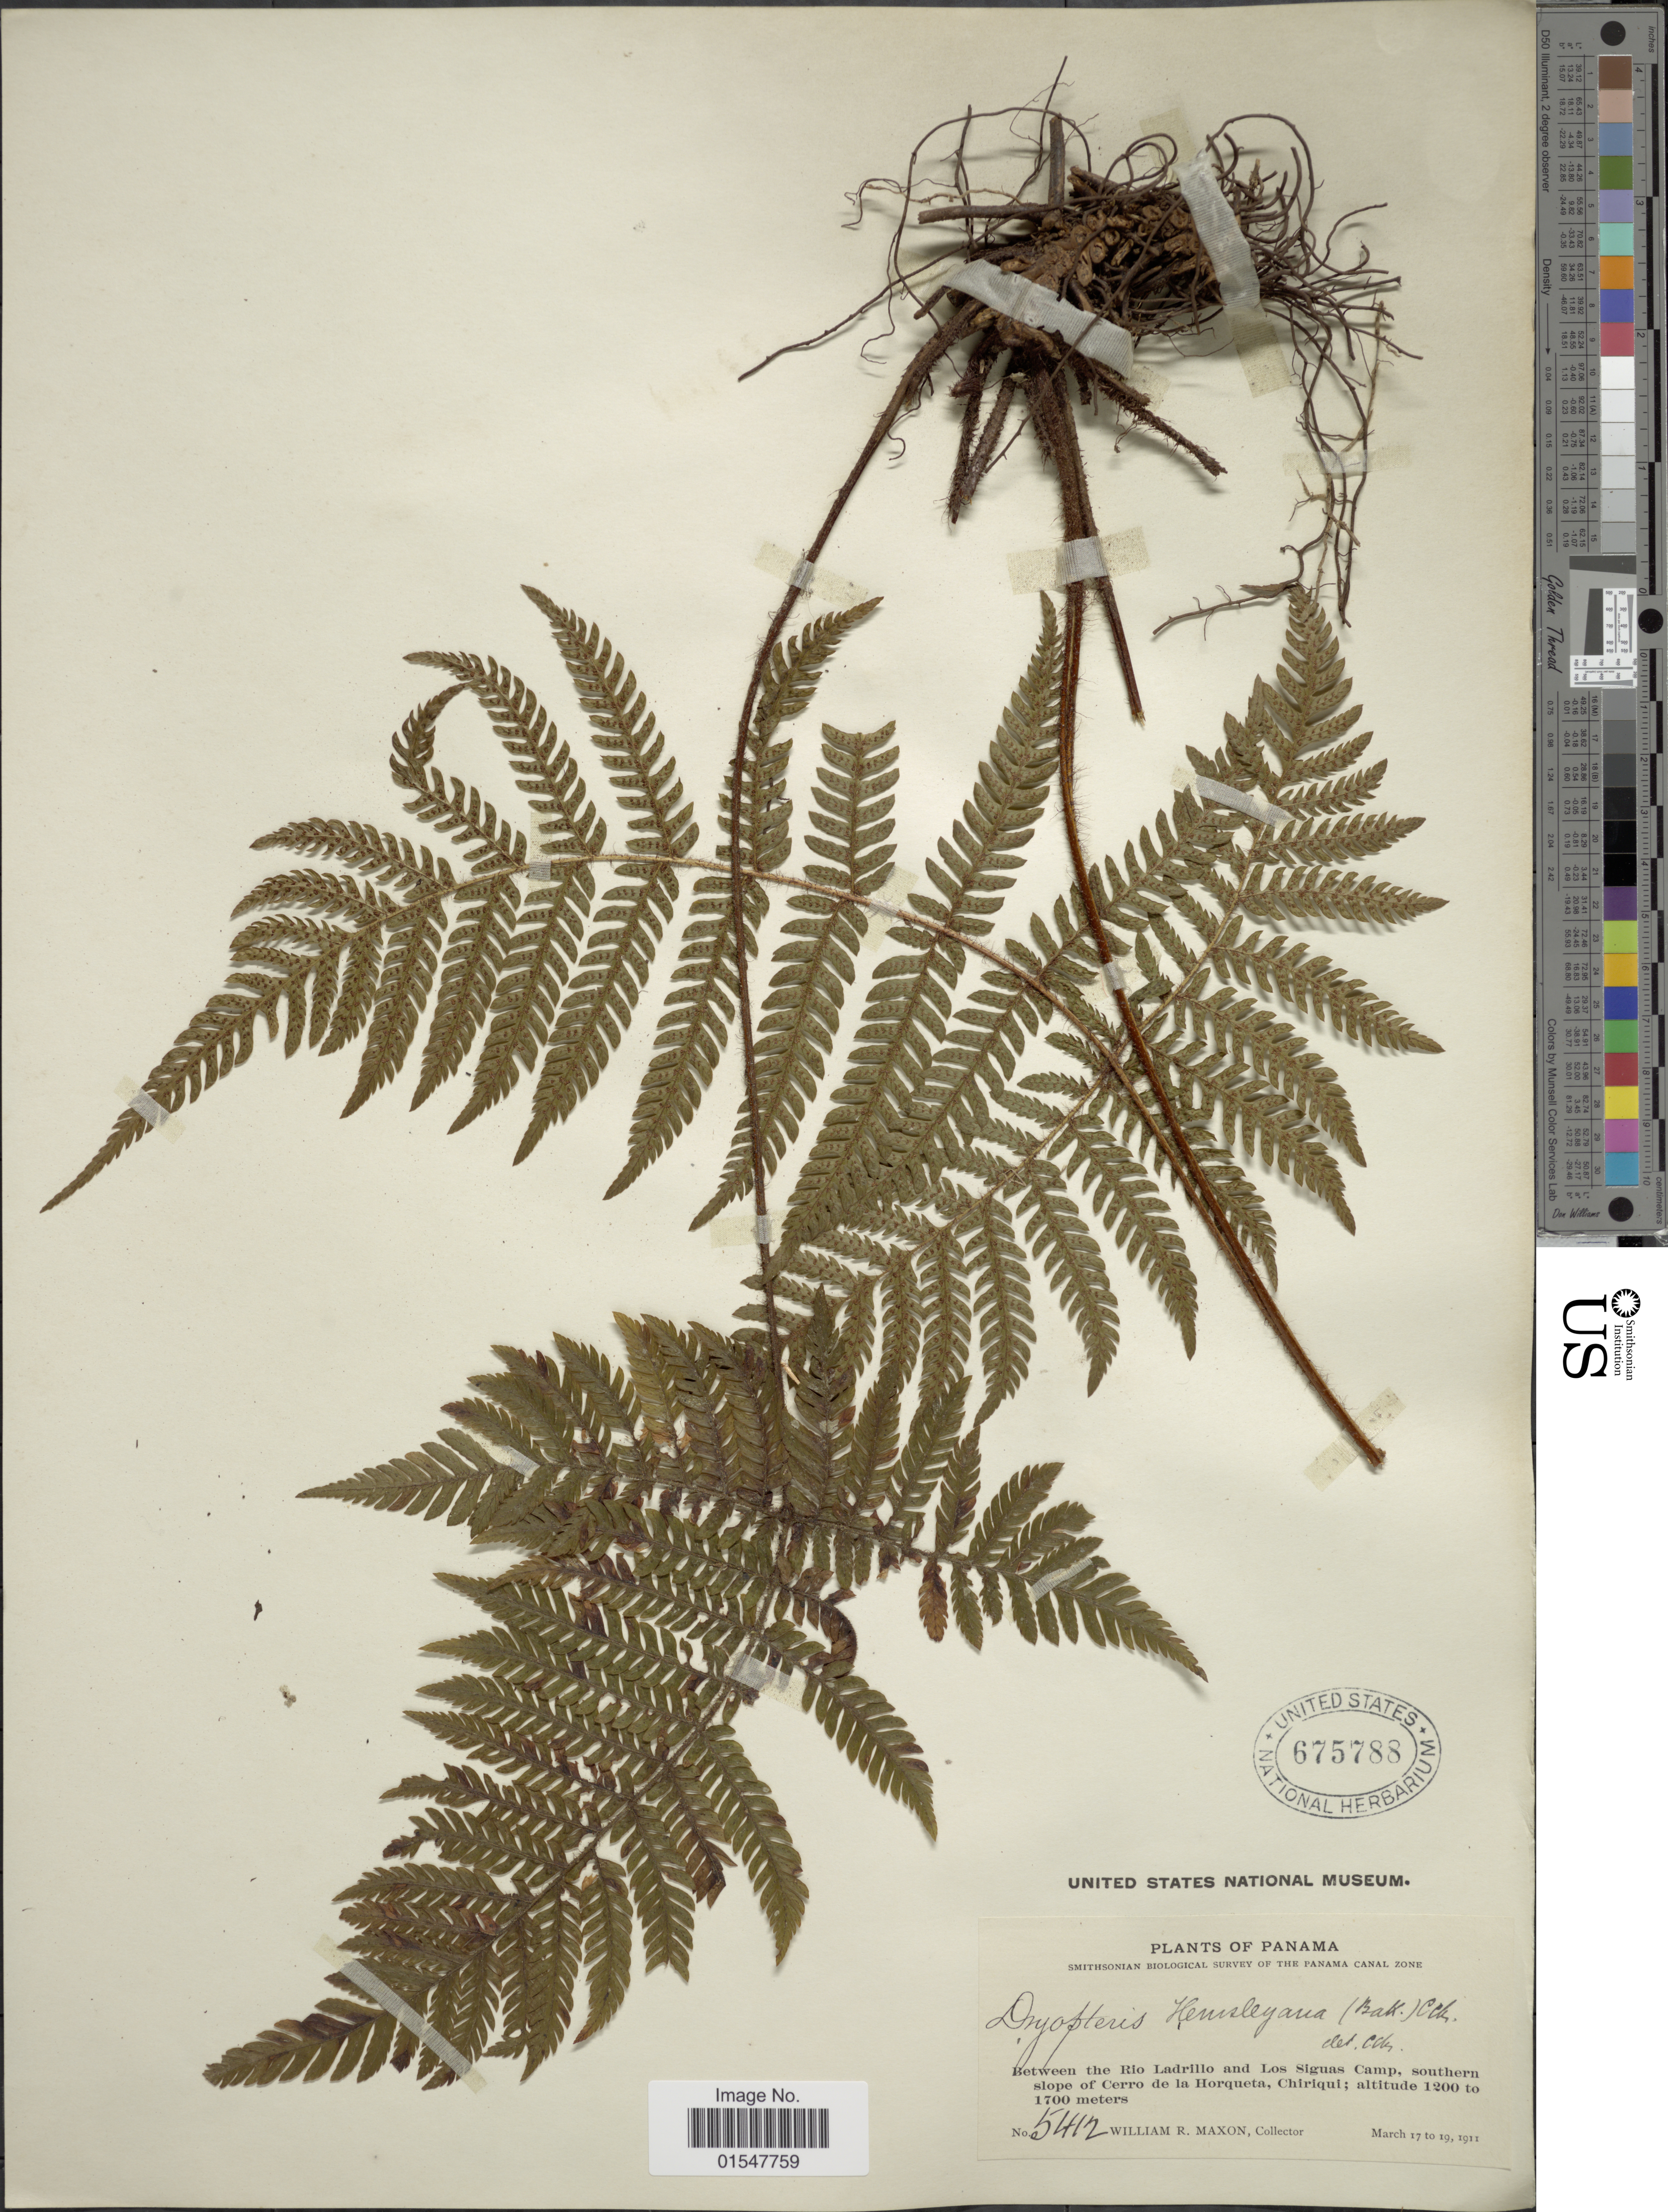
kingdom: Plantae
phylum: Tracheophyta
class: Polypodiopsida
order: Polypodiales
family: Dryopteridaceae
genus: Ctenitis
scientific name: Ctenitis hemsleyana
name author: (Baker ex Hemsl.) Copel.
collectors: W. R. Maxon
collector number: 5412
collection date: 1911-03-17/1911-03-19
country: Panama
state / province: Chiriqui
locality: Between the Rio Ladrillo and Los Siguas Camp, southern slope of cerro de la Horqueta, Chiriqui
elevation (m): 1200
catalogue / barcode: US 675788